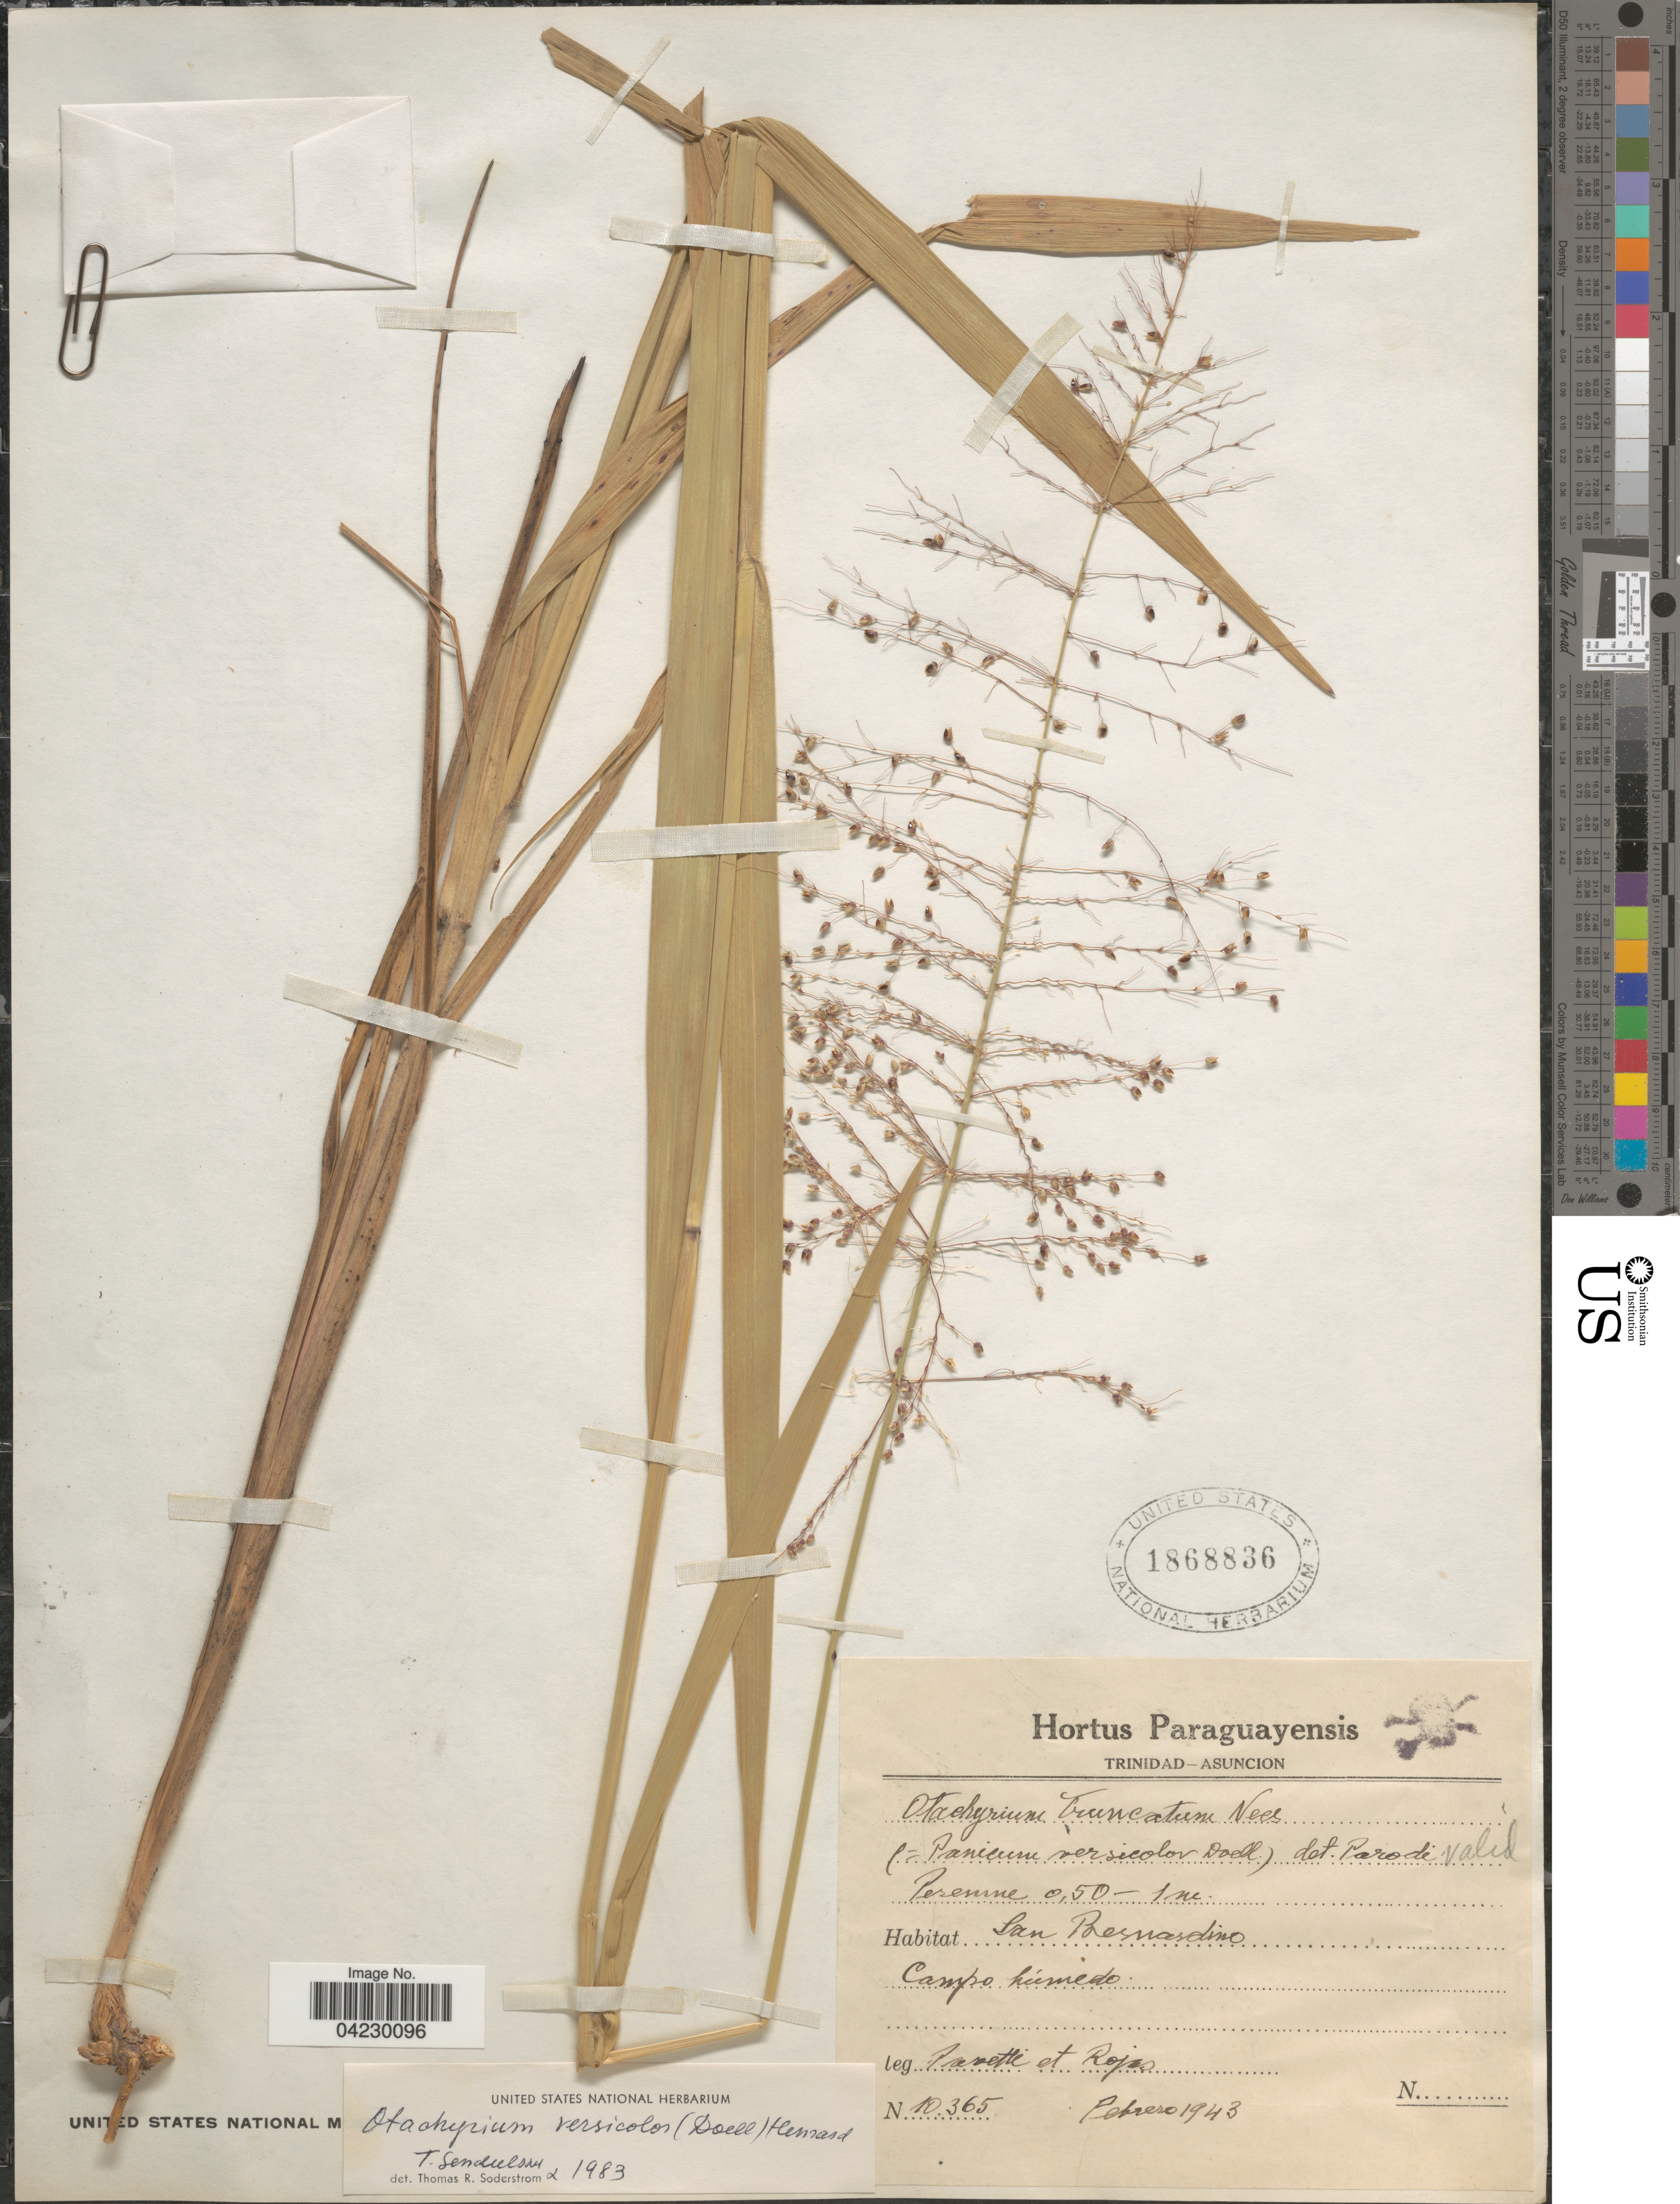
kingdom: Plantae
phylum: Tracheophyta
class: Liliopsida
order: Poales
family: Poaceae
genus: Otachyrium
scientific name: Otachyrium versicolor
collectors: -. Pavetti & Rojas, --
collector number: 10365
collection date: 1943-02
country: Paraguay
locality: Trnidad-Asuncion. San Bernardino. Campo húmedo.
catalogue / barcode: US 1868836